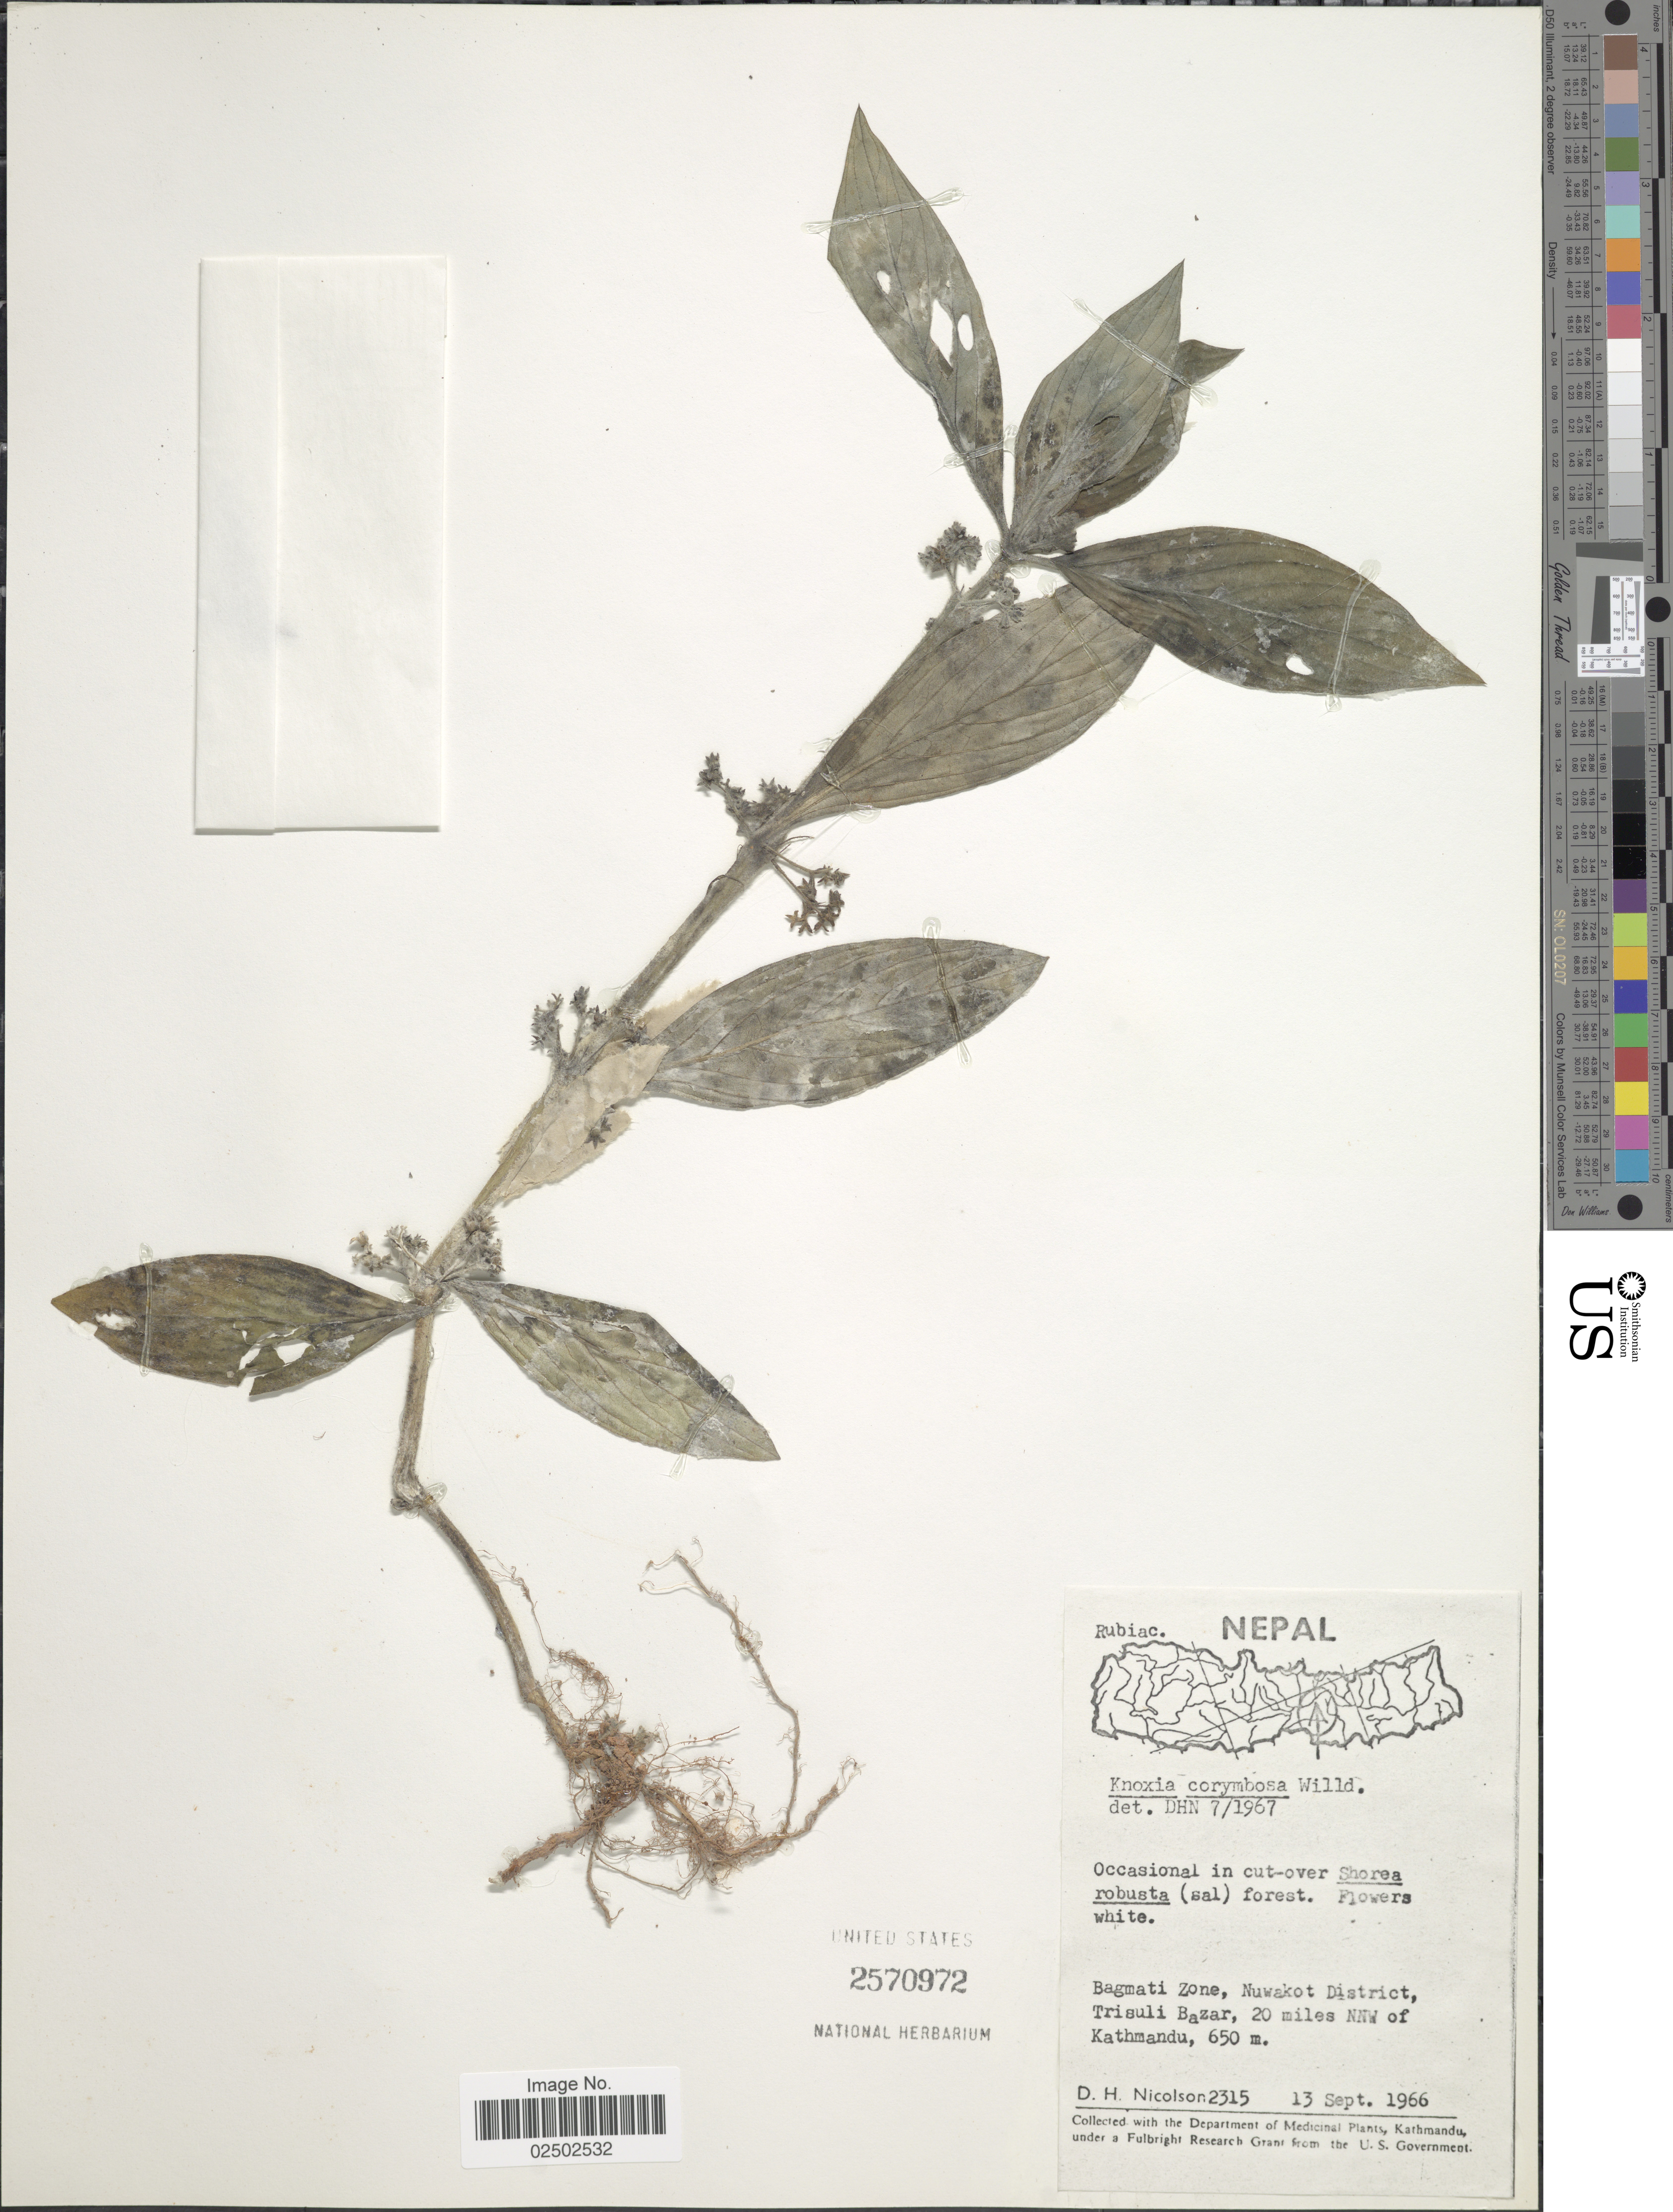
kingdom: Plantae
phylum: Tracheophyta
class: Magnoliopsida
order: Gentianales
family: Rubiaceae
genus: Knoxia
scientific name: Knoxia corymbosa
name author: Willd.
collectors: D. H. Nicolson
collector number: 2315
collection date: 1966-09-13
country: Nepal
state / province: Bagmati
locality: Nuwakot District, Trisuli Bazar, 20 miles NNW of Kathmandu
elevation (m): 650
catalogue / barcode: US 2570972